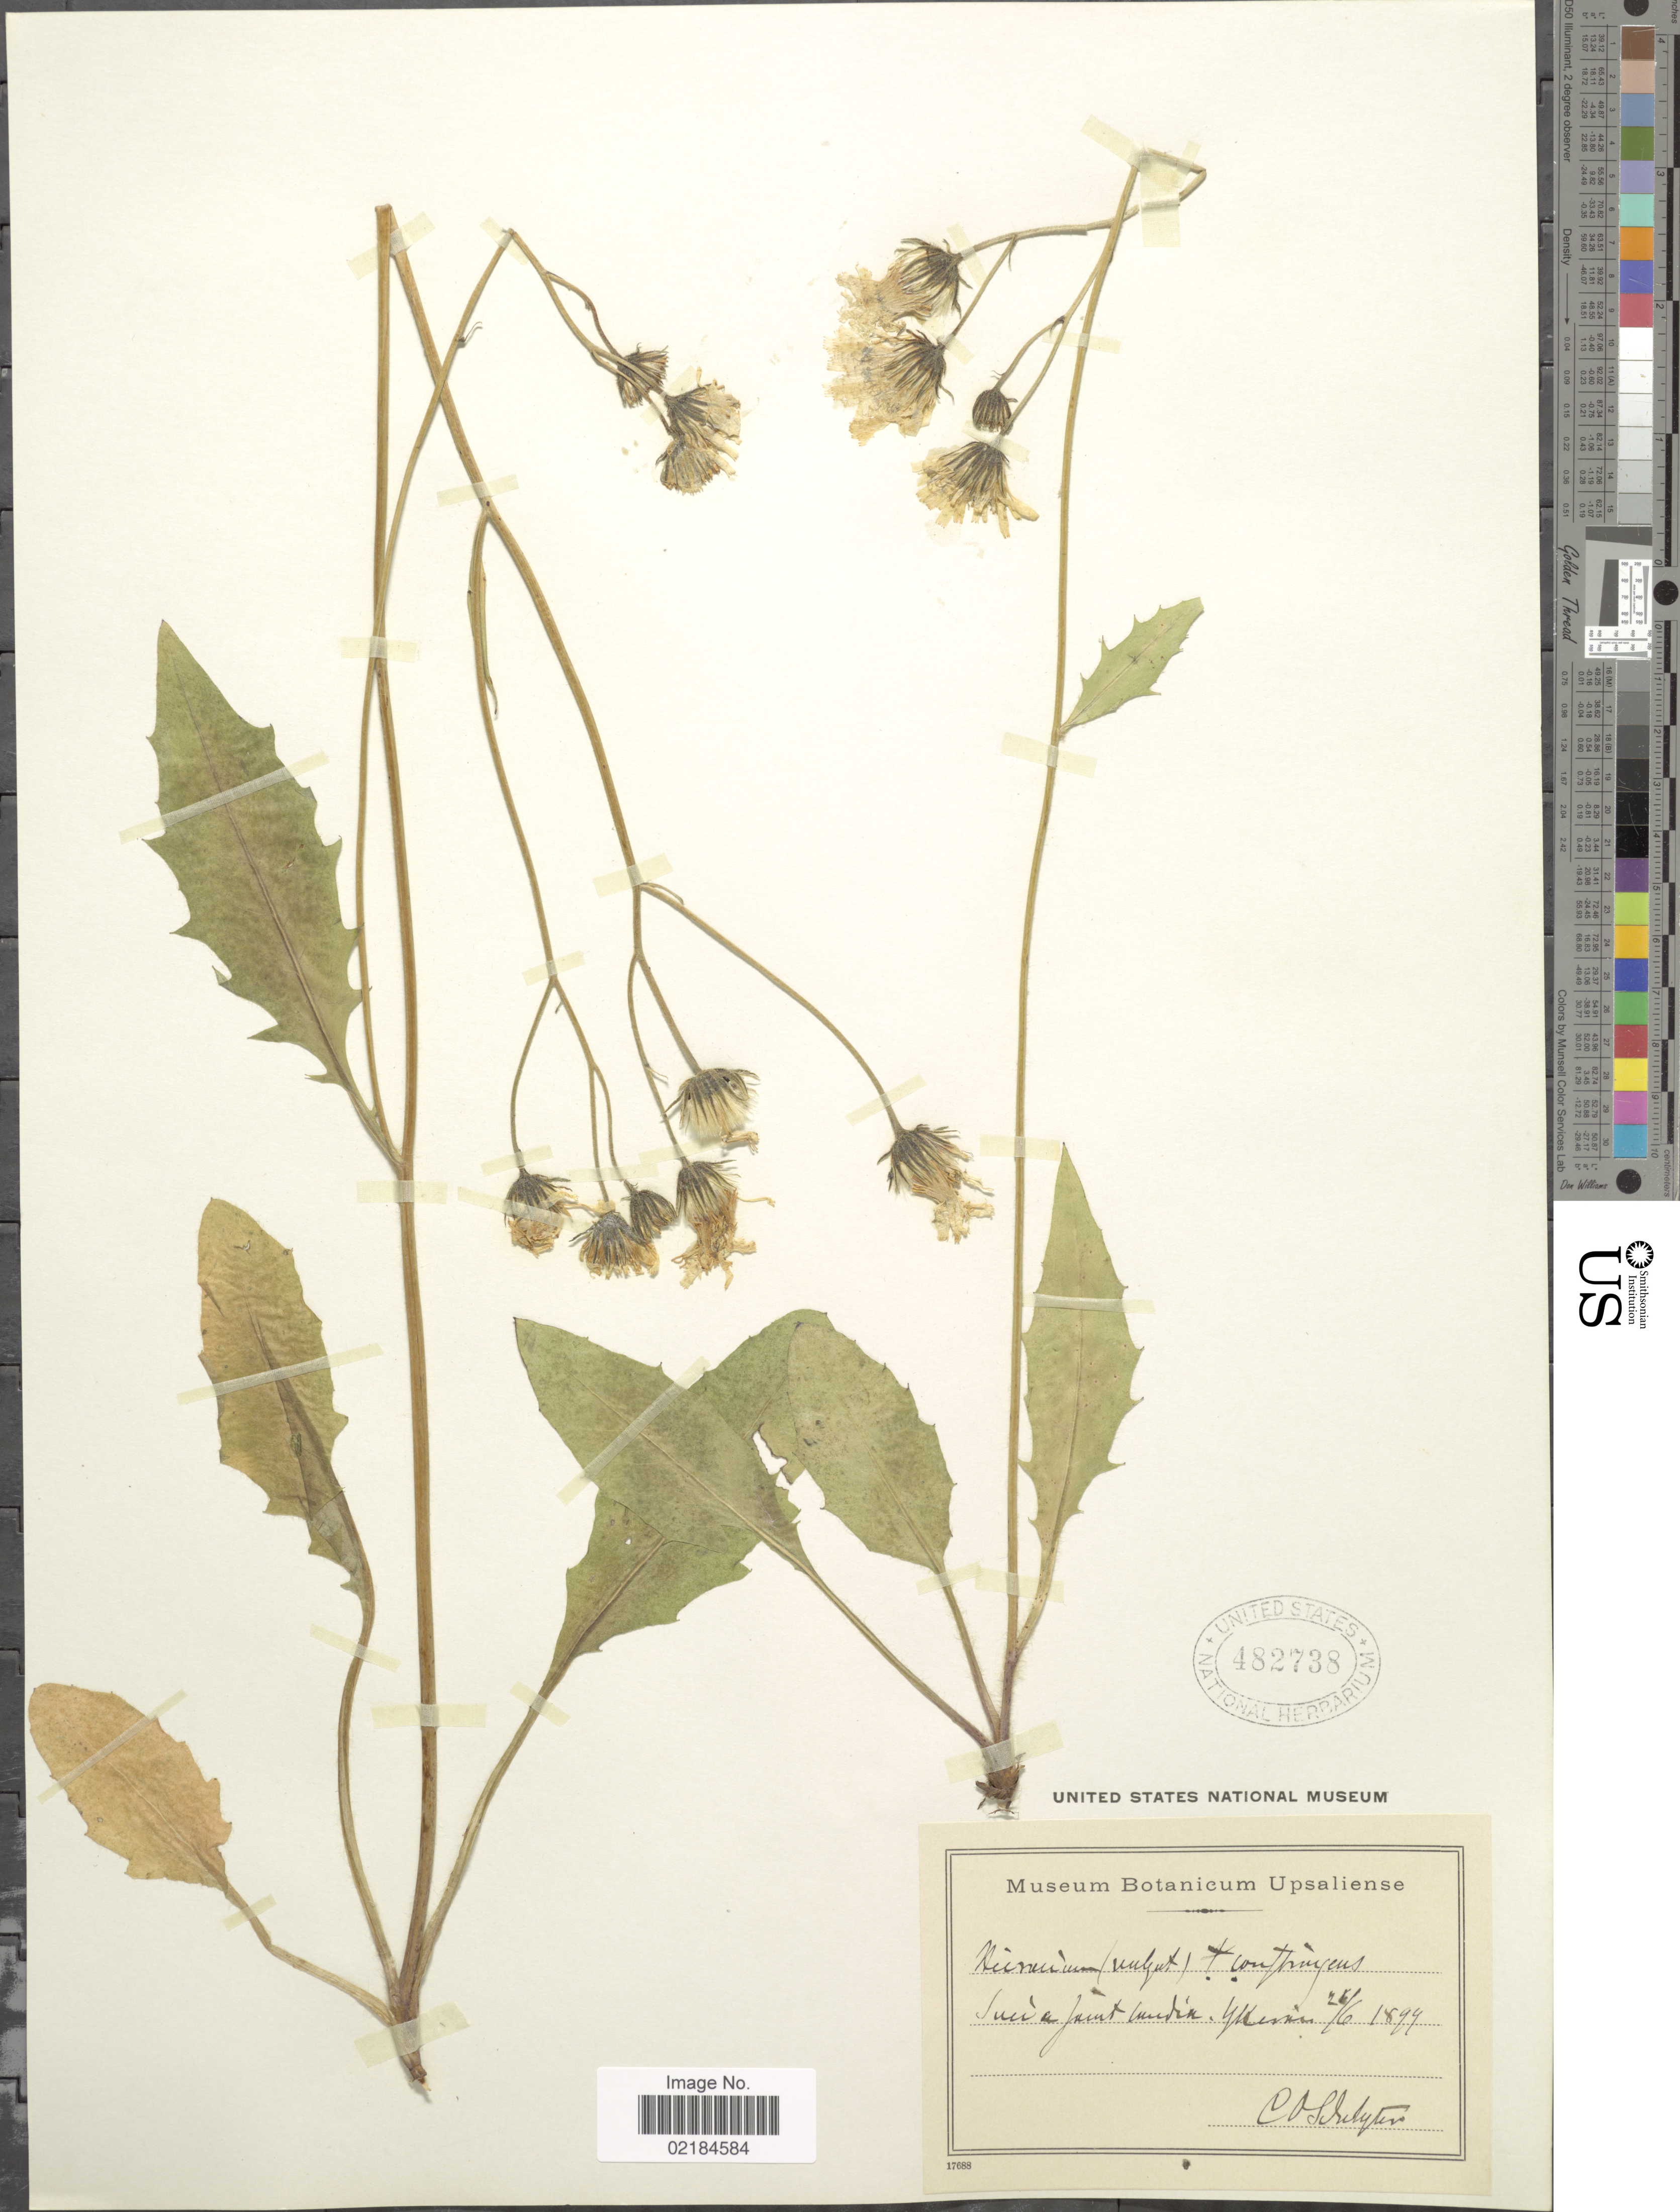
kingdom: Plantae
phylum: Tracheophyta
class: Magnoliopsida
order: Asterales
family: Asteraceae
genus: Hieracium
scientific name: Hieracium lachenalii subsp. cruenifolium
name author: (Dahlst. & Lübeck) Zahn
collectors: C. Schlyter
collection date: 1899-06-25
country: Sweden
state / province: Jämtland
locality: Suecia: Jamtlandia, Ytterån.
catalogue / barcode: US 482738